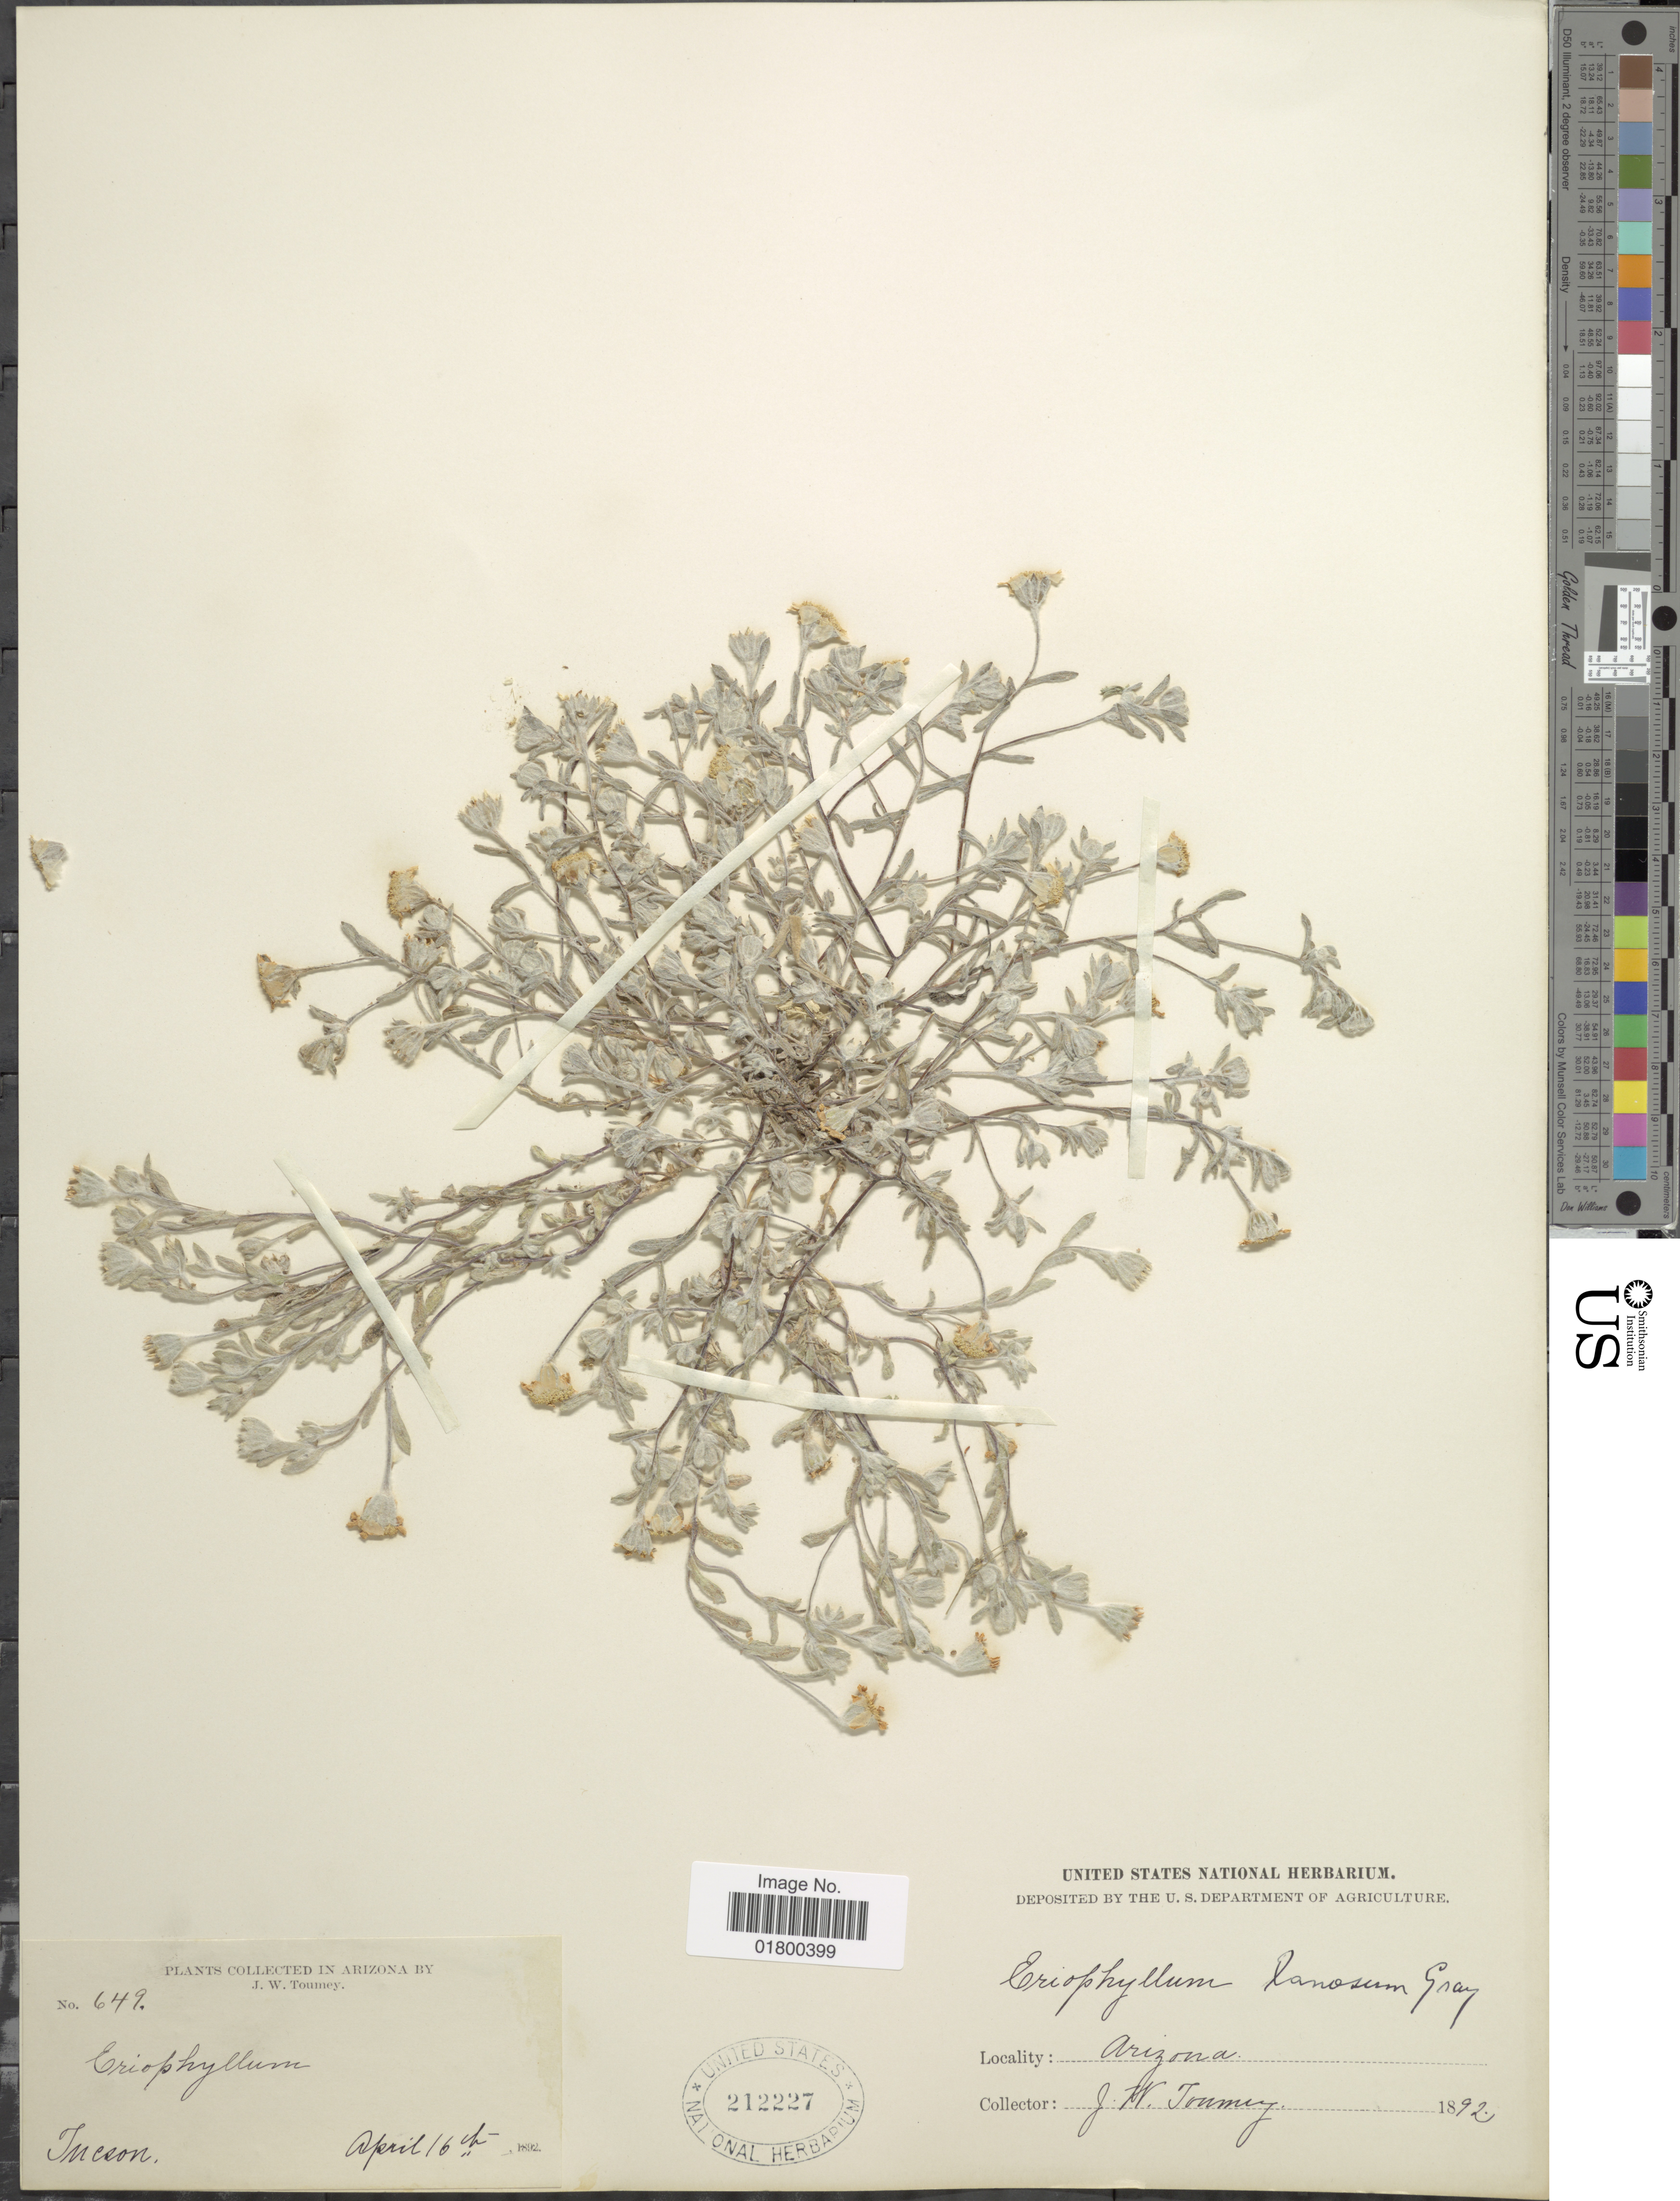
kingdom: Plantae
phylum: Tracheophyta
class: Magnoliopsida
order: Asterales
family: Asteraceae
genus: Eriophyllum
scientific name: Eriophyllum lanosum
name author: (A. Gray) A. Gray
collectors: J. Tourney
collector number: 649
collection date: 1892-04-16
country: United States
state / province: Arizona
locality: Tucson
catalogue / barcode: US 212227